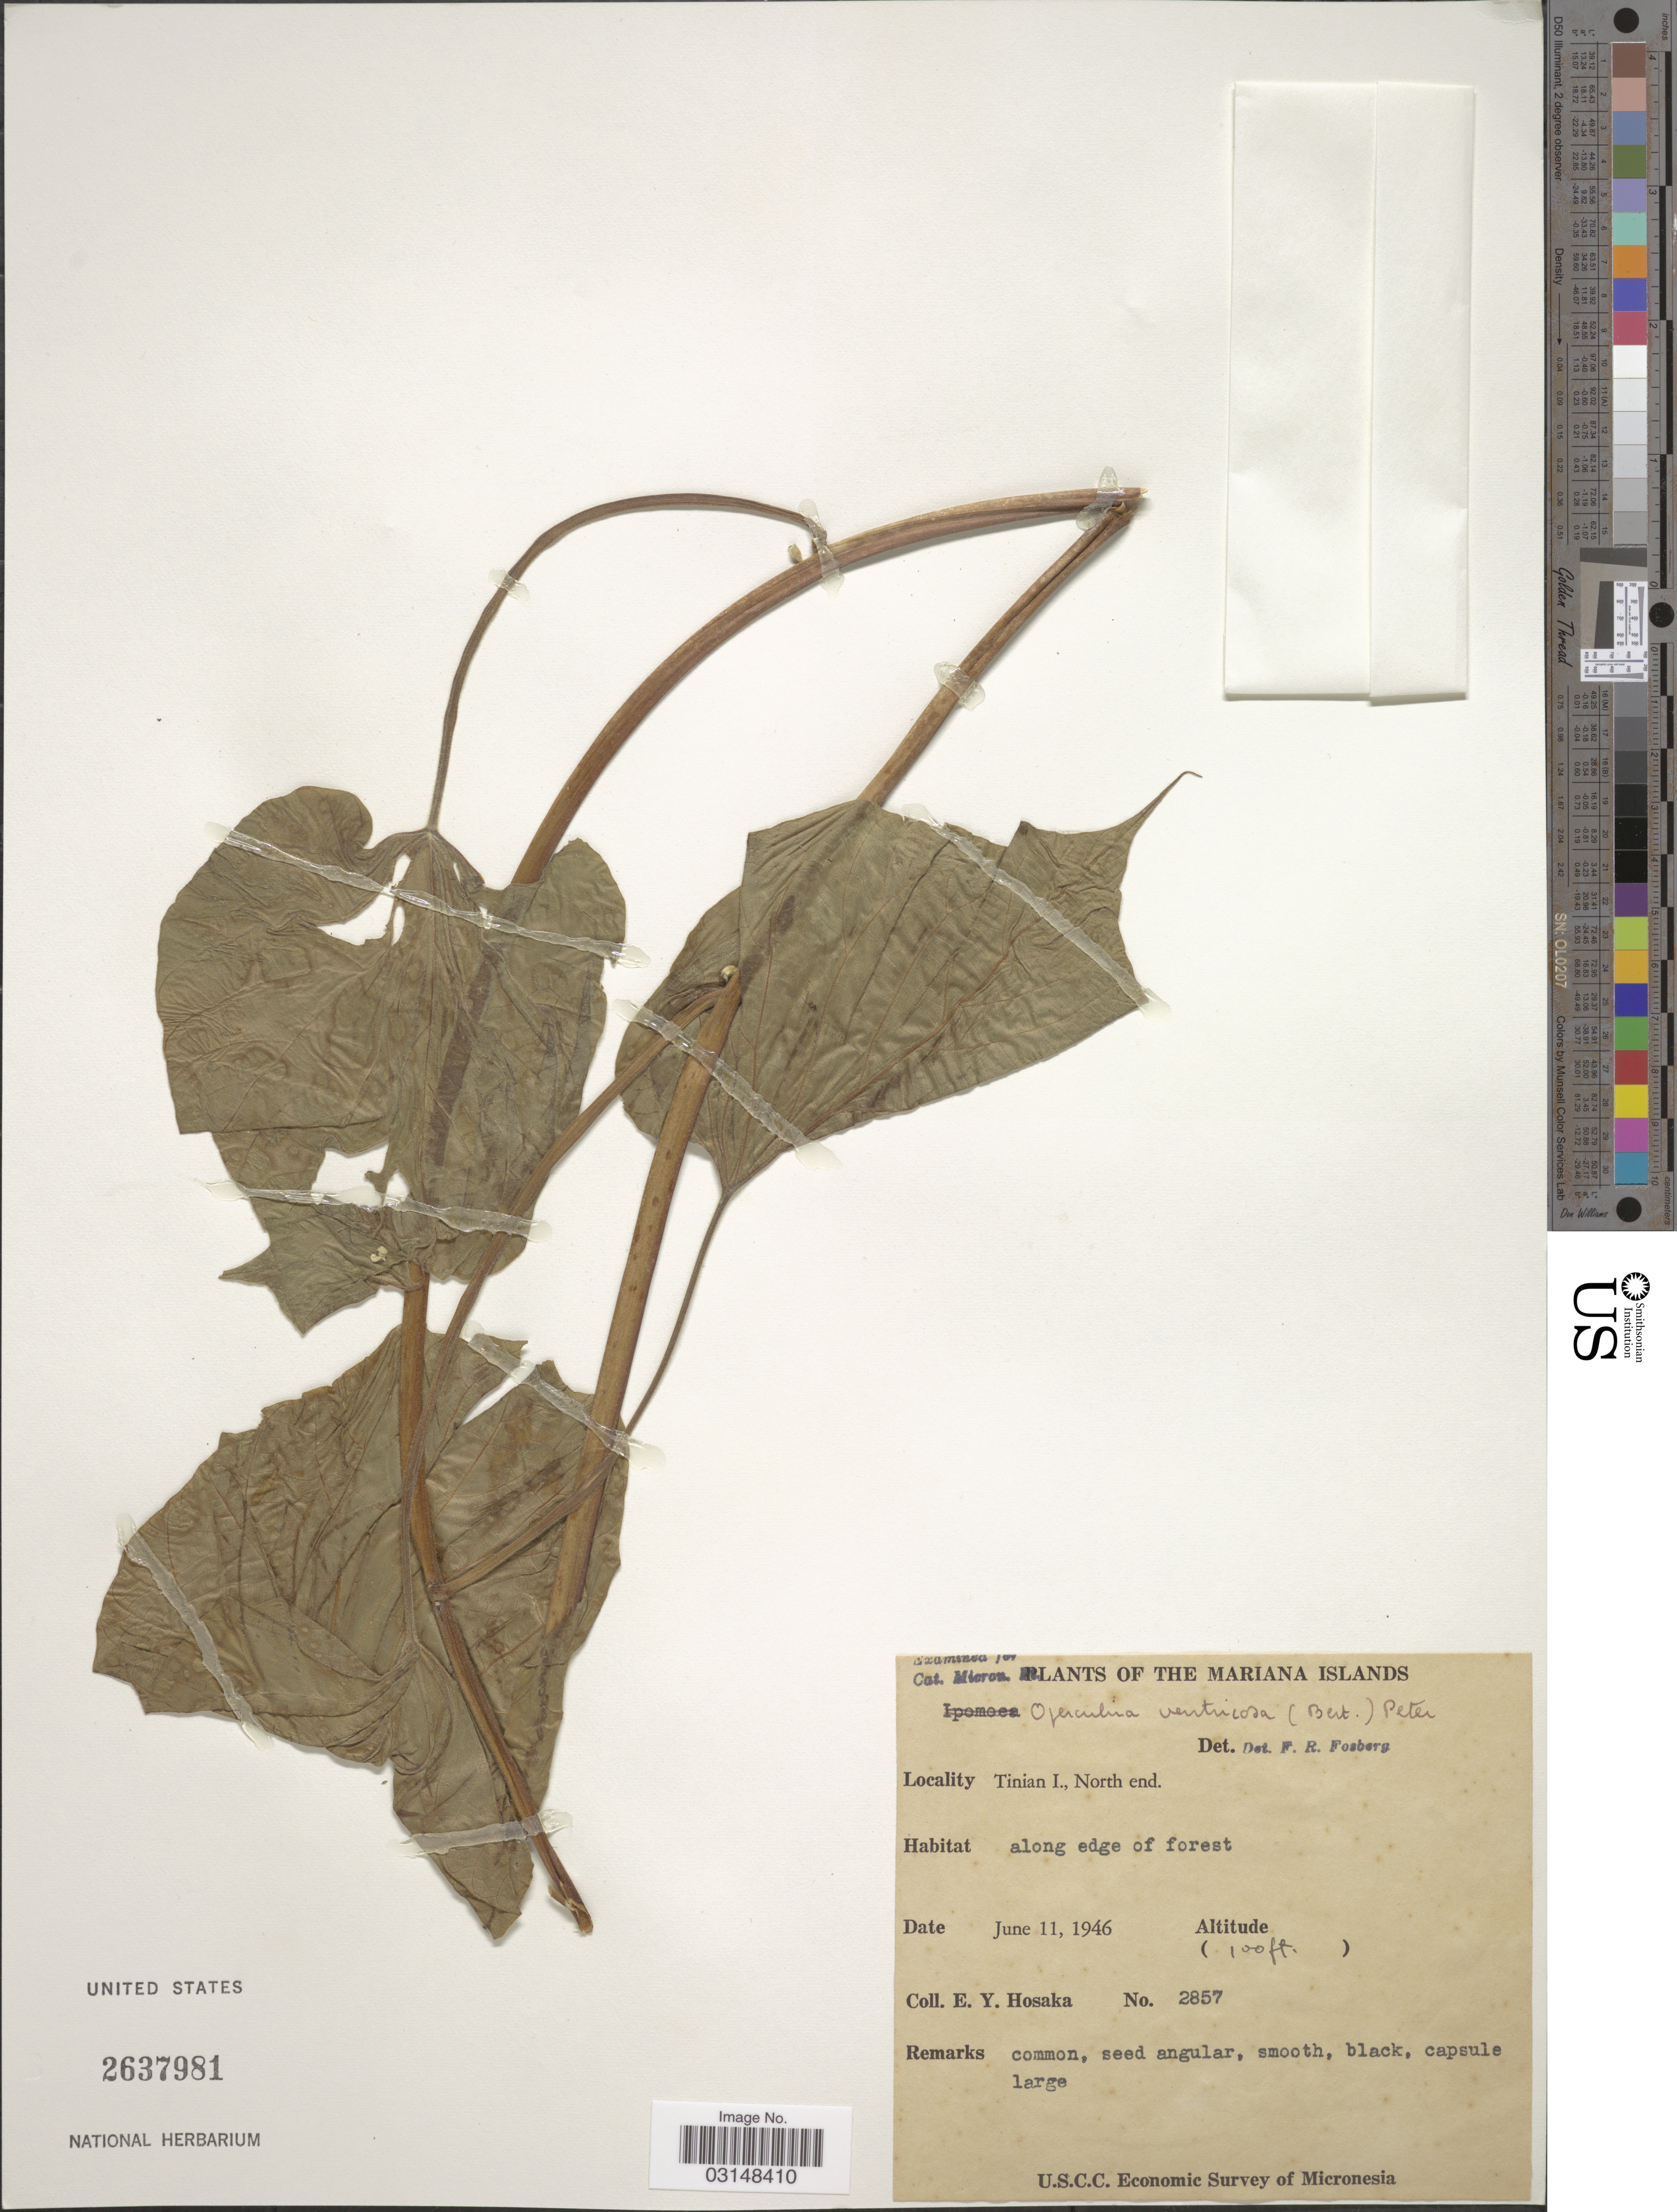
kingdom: Plantae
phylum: Tracheophyta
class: Magnoliopsida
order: Solanales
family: Convolvulaceae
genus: Operculina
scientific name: Operculina ventricosa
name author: (Aubl.) Barb. Rodr.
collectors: E. Y. Hosaka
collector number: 2857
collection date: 1946-06-11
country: Northern Mariana Islands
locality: The Marianas Islands, Tinian I., North end.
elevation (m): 30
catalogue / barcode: US 2637981